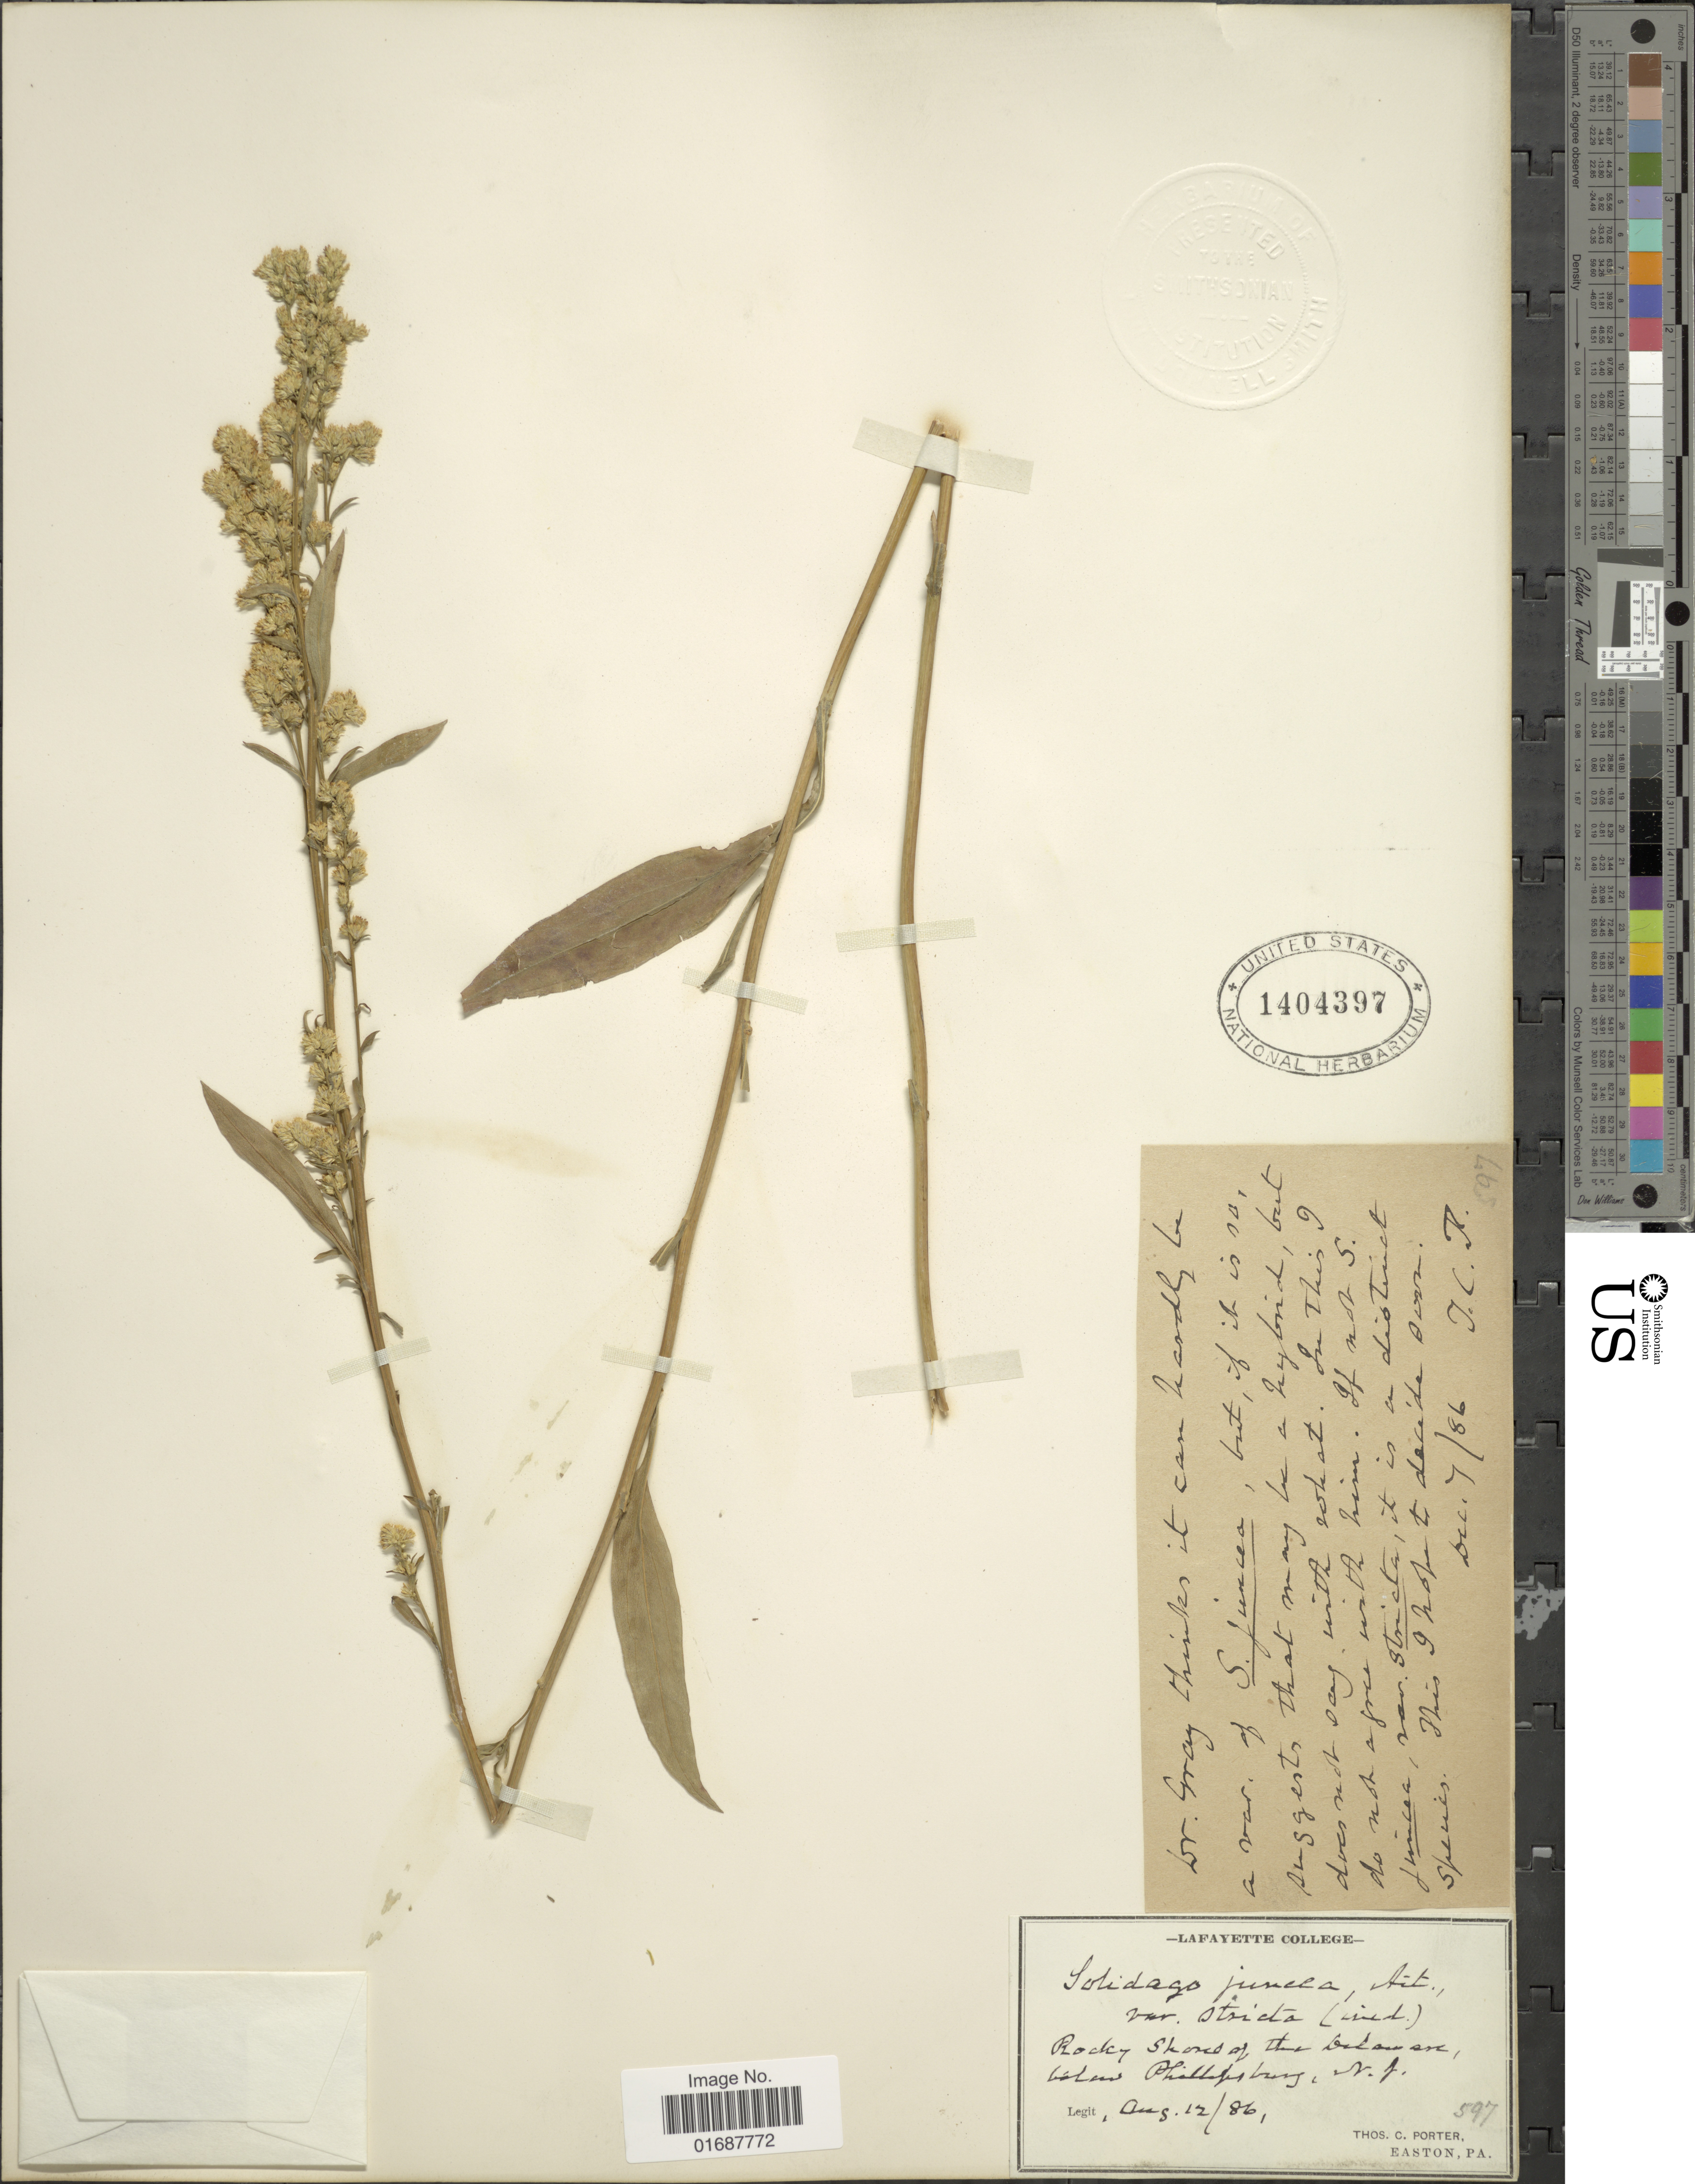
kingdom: Plantae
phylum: Tracheophyta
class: Magnoliopsida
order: Asterales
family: Asteraceae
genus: Solidago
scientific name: Solidago juncea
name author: Aiton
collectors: T. C. Porter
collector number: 597?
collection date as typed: Transcribed d/m/y: 12/8/86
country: United States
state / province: New Jersey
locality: Rocky shores of the Delaware, below Phillipsburg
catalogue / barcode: US 1404397